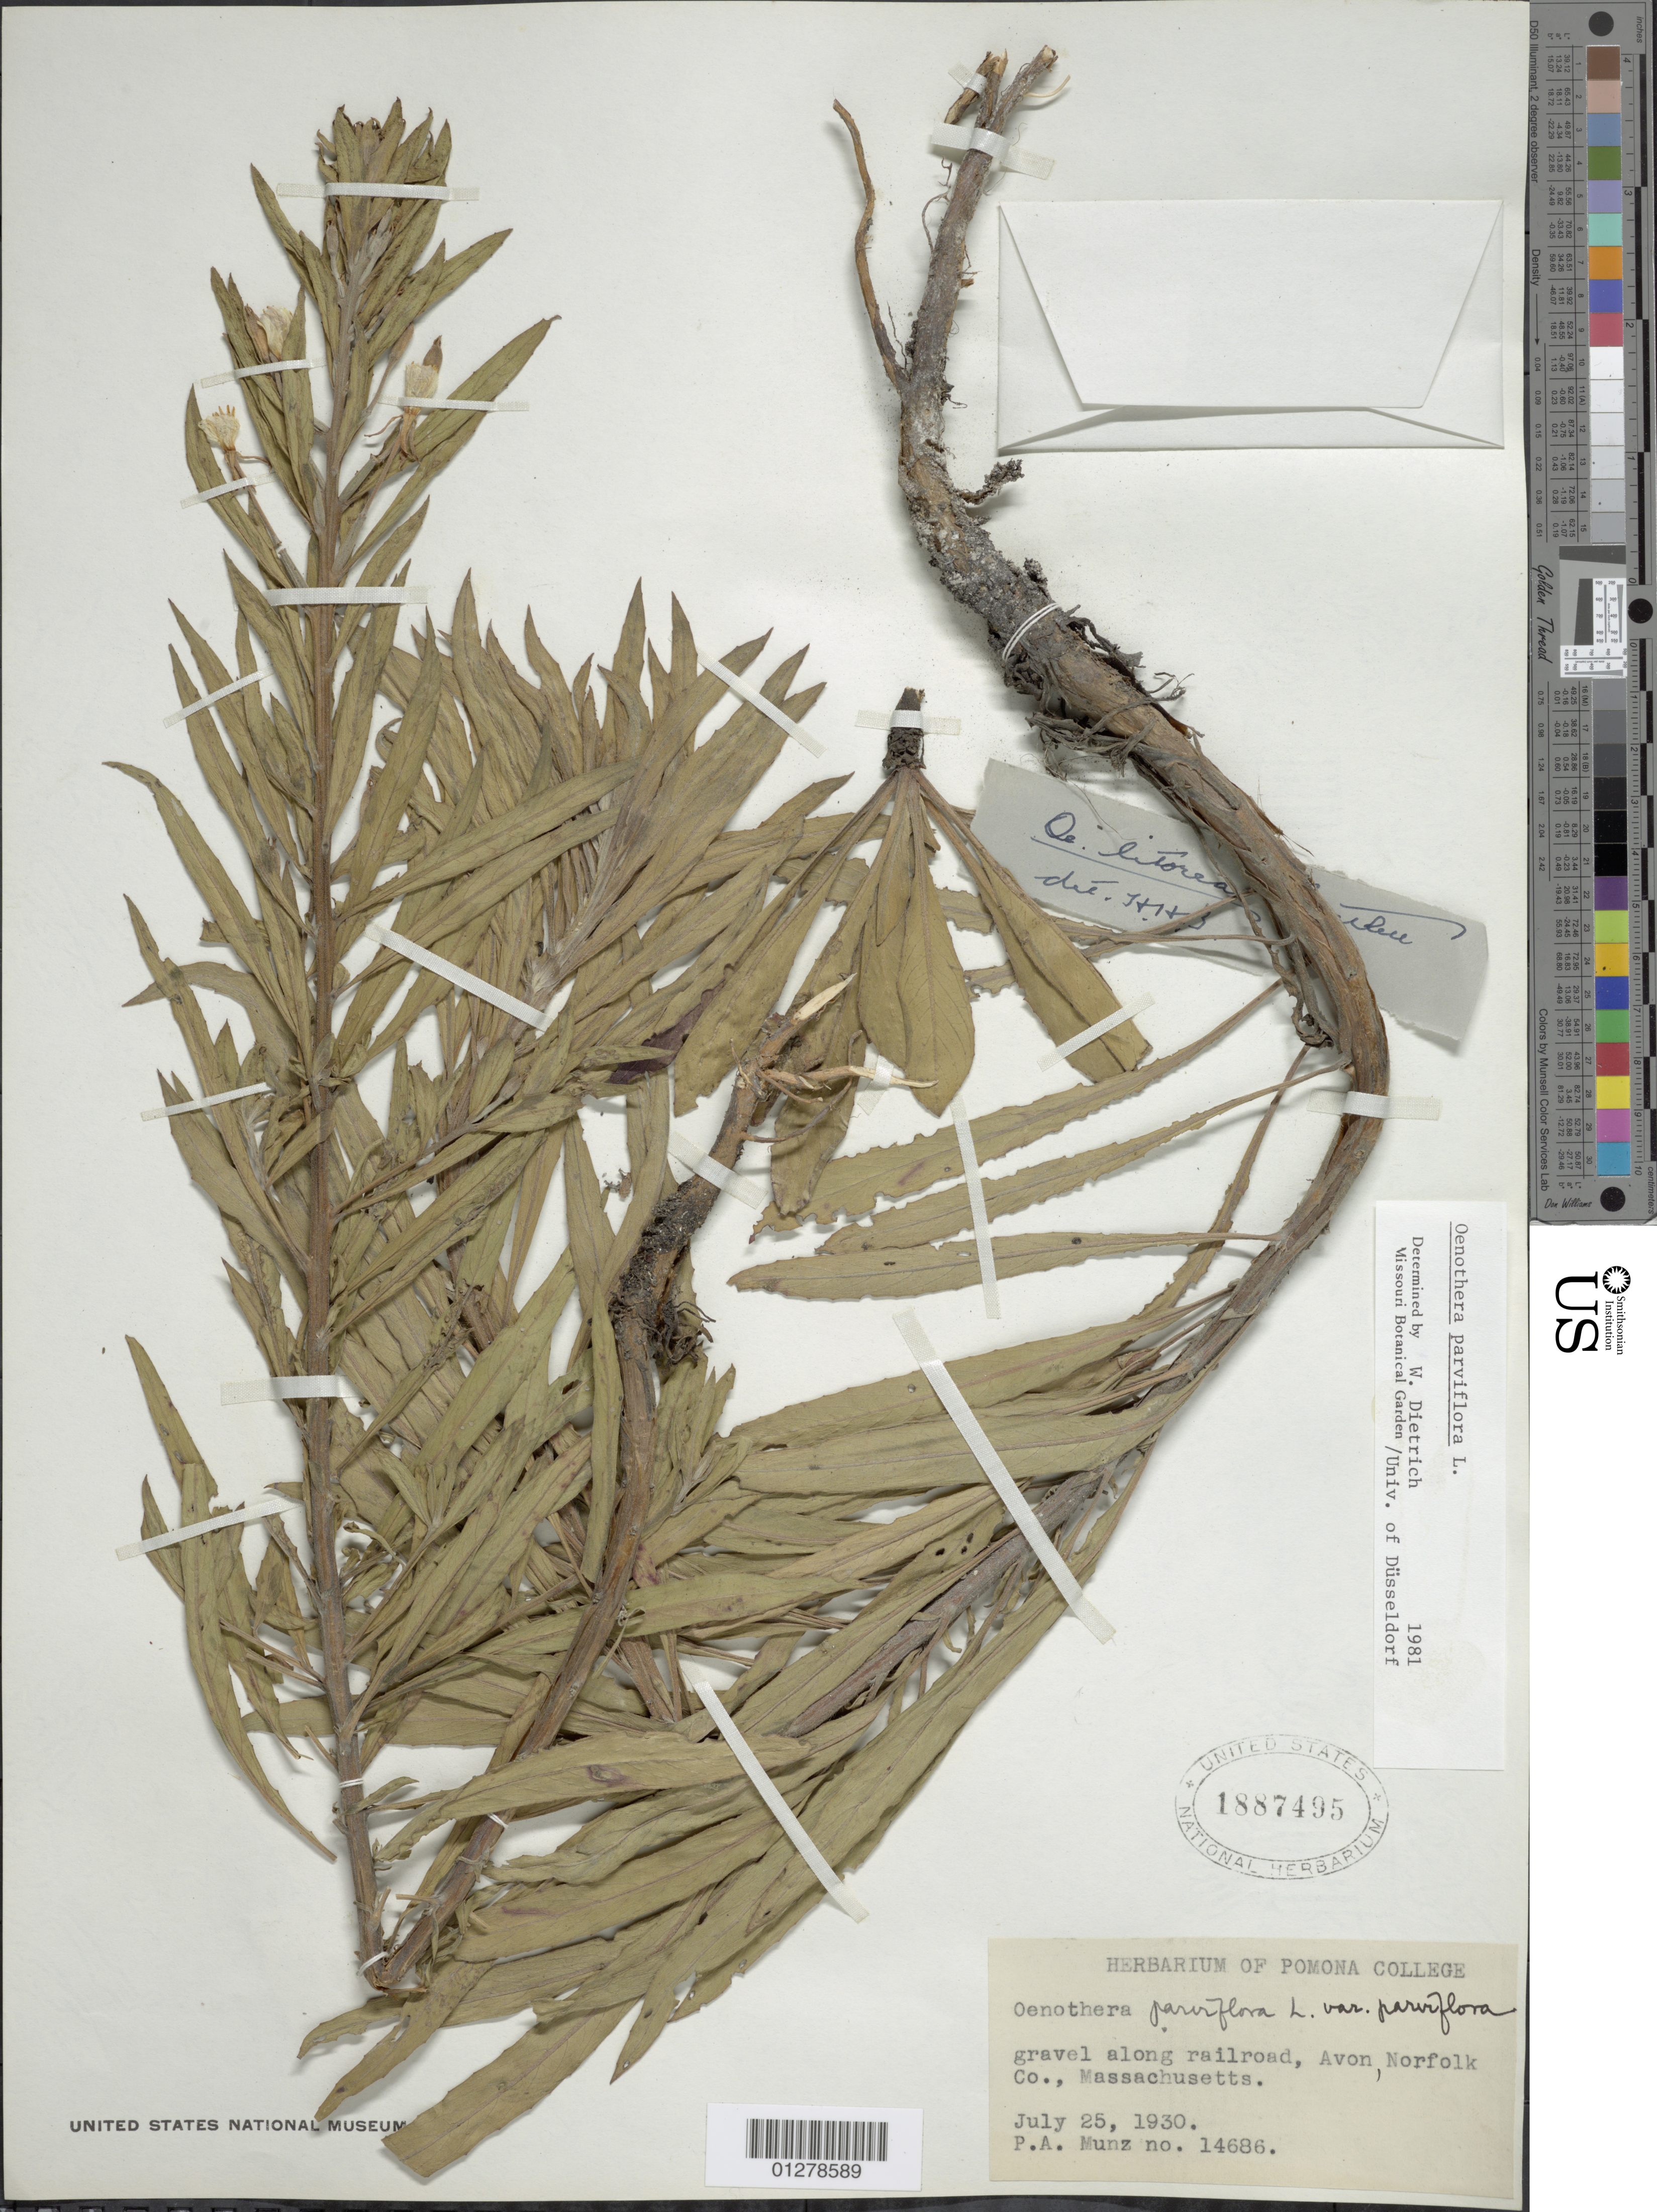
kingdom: Plantae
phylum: Tracheophyta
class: Magnoliopsida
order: Myrtales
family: Onagraceae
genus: Oenothera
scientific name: Oenothera parviflora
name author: L.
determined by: Munz, Philip A.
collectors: P. A. Munz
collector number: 14686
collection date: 1930-07-25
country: United States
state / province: Massachusetts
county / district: Norfolk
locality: Avon.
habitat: gravel along railroad.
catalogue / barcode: US 1887495